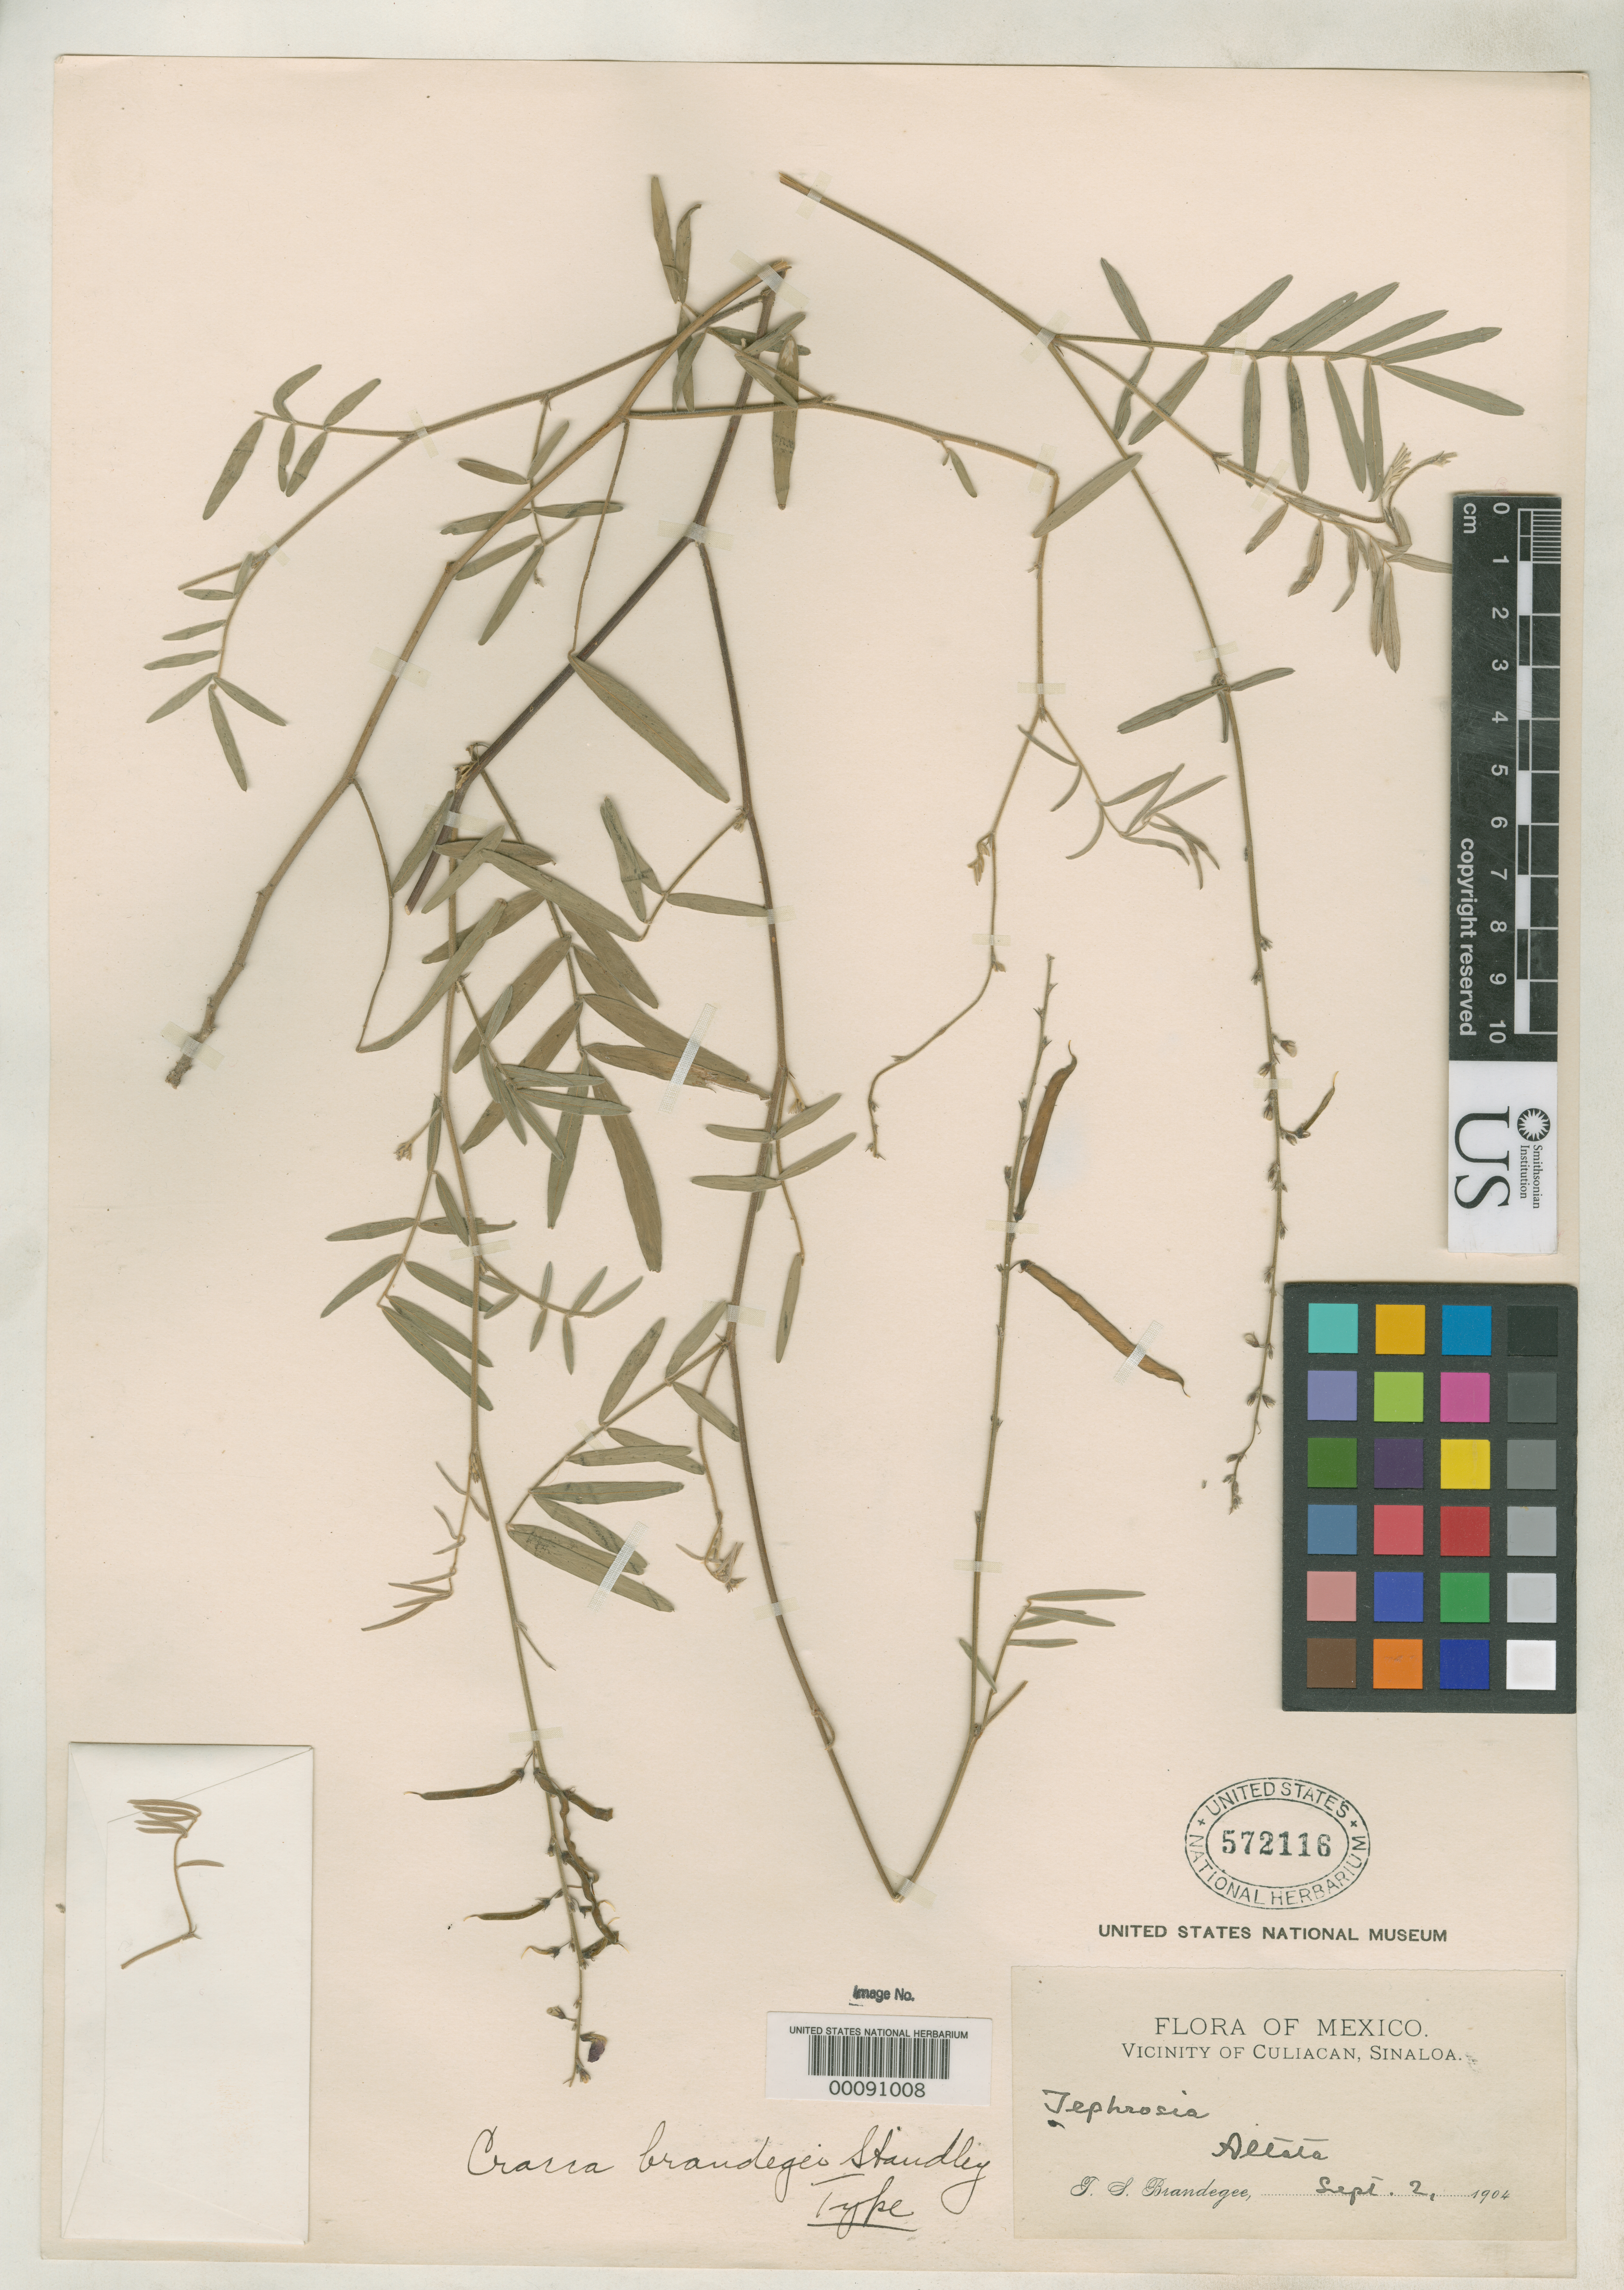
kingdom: Plantae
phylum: Tracheophyta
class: Magnoliopsida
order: Fabales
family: Fabaceae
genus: Cracca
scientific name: Cracca brandegei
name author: Standl.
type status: Holotype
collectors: T. S. Brandegee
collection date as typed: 02 Sep 1904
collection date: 1904-09-02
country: Mexico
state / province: Sinaloa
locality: Altata.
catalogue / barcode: US 572116